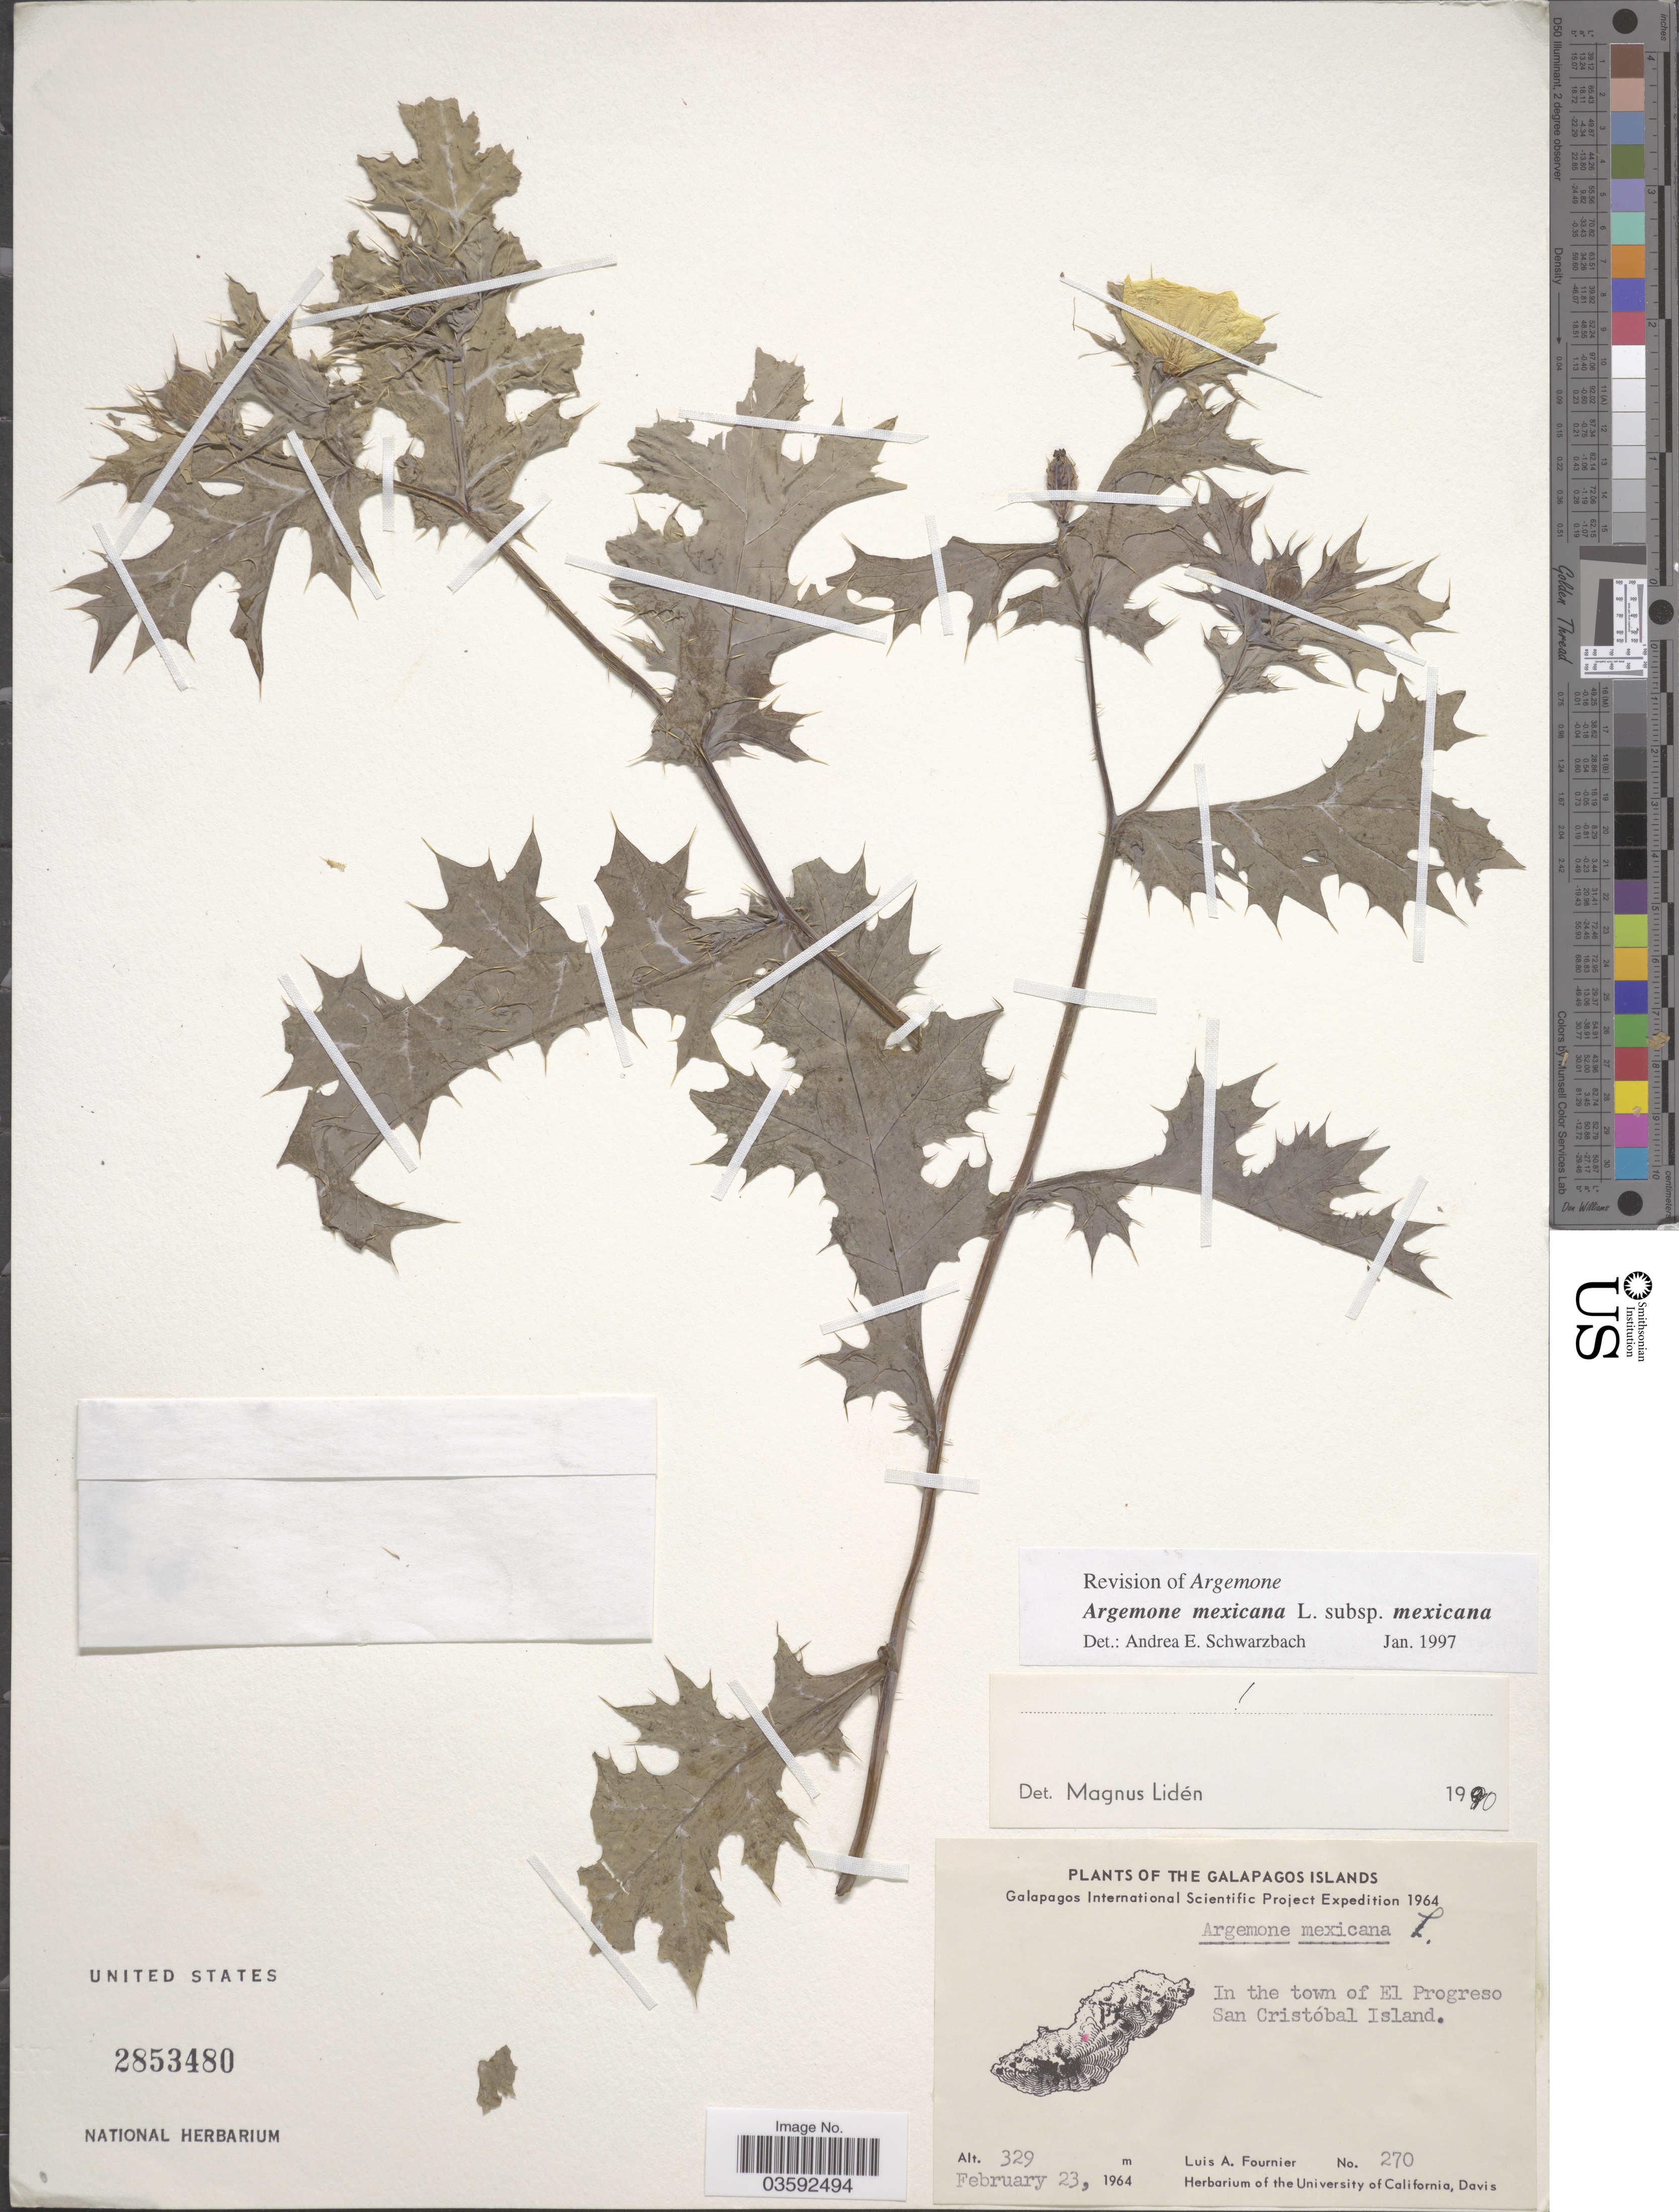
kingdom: Plantae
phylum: Tracheophyta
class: Magnoliopsida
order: Ranunculales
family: Papaveraceae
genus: Argemone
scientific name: Argemone mexicana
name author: L.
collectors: L. A. Fournier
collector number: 270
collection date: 1964-02-23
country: Ecuador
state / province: Colón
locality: The Galapagos Islands. In the town of El Progreso San Cristóbal Island.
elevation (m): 329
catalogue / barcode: US 2853480